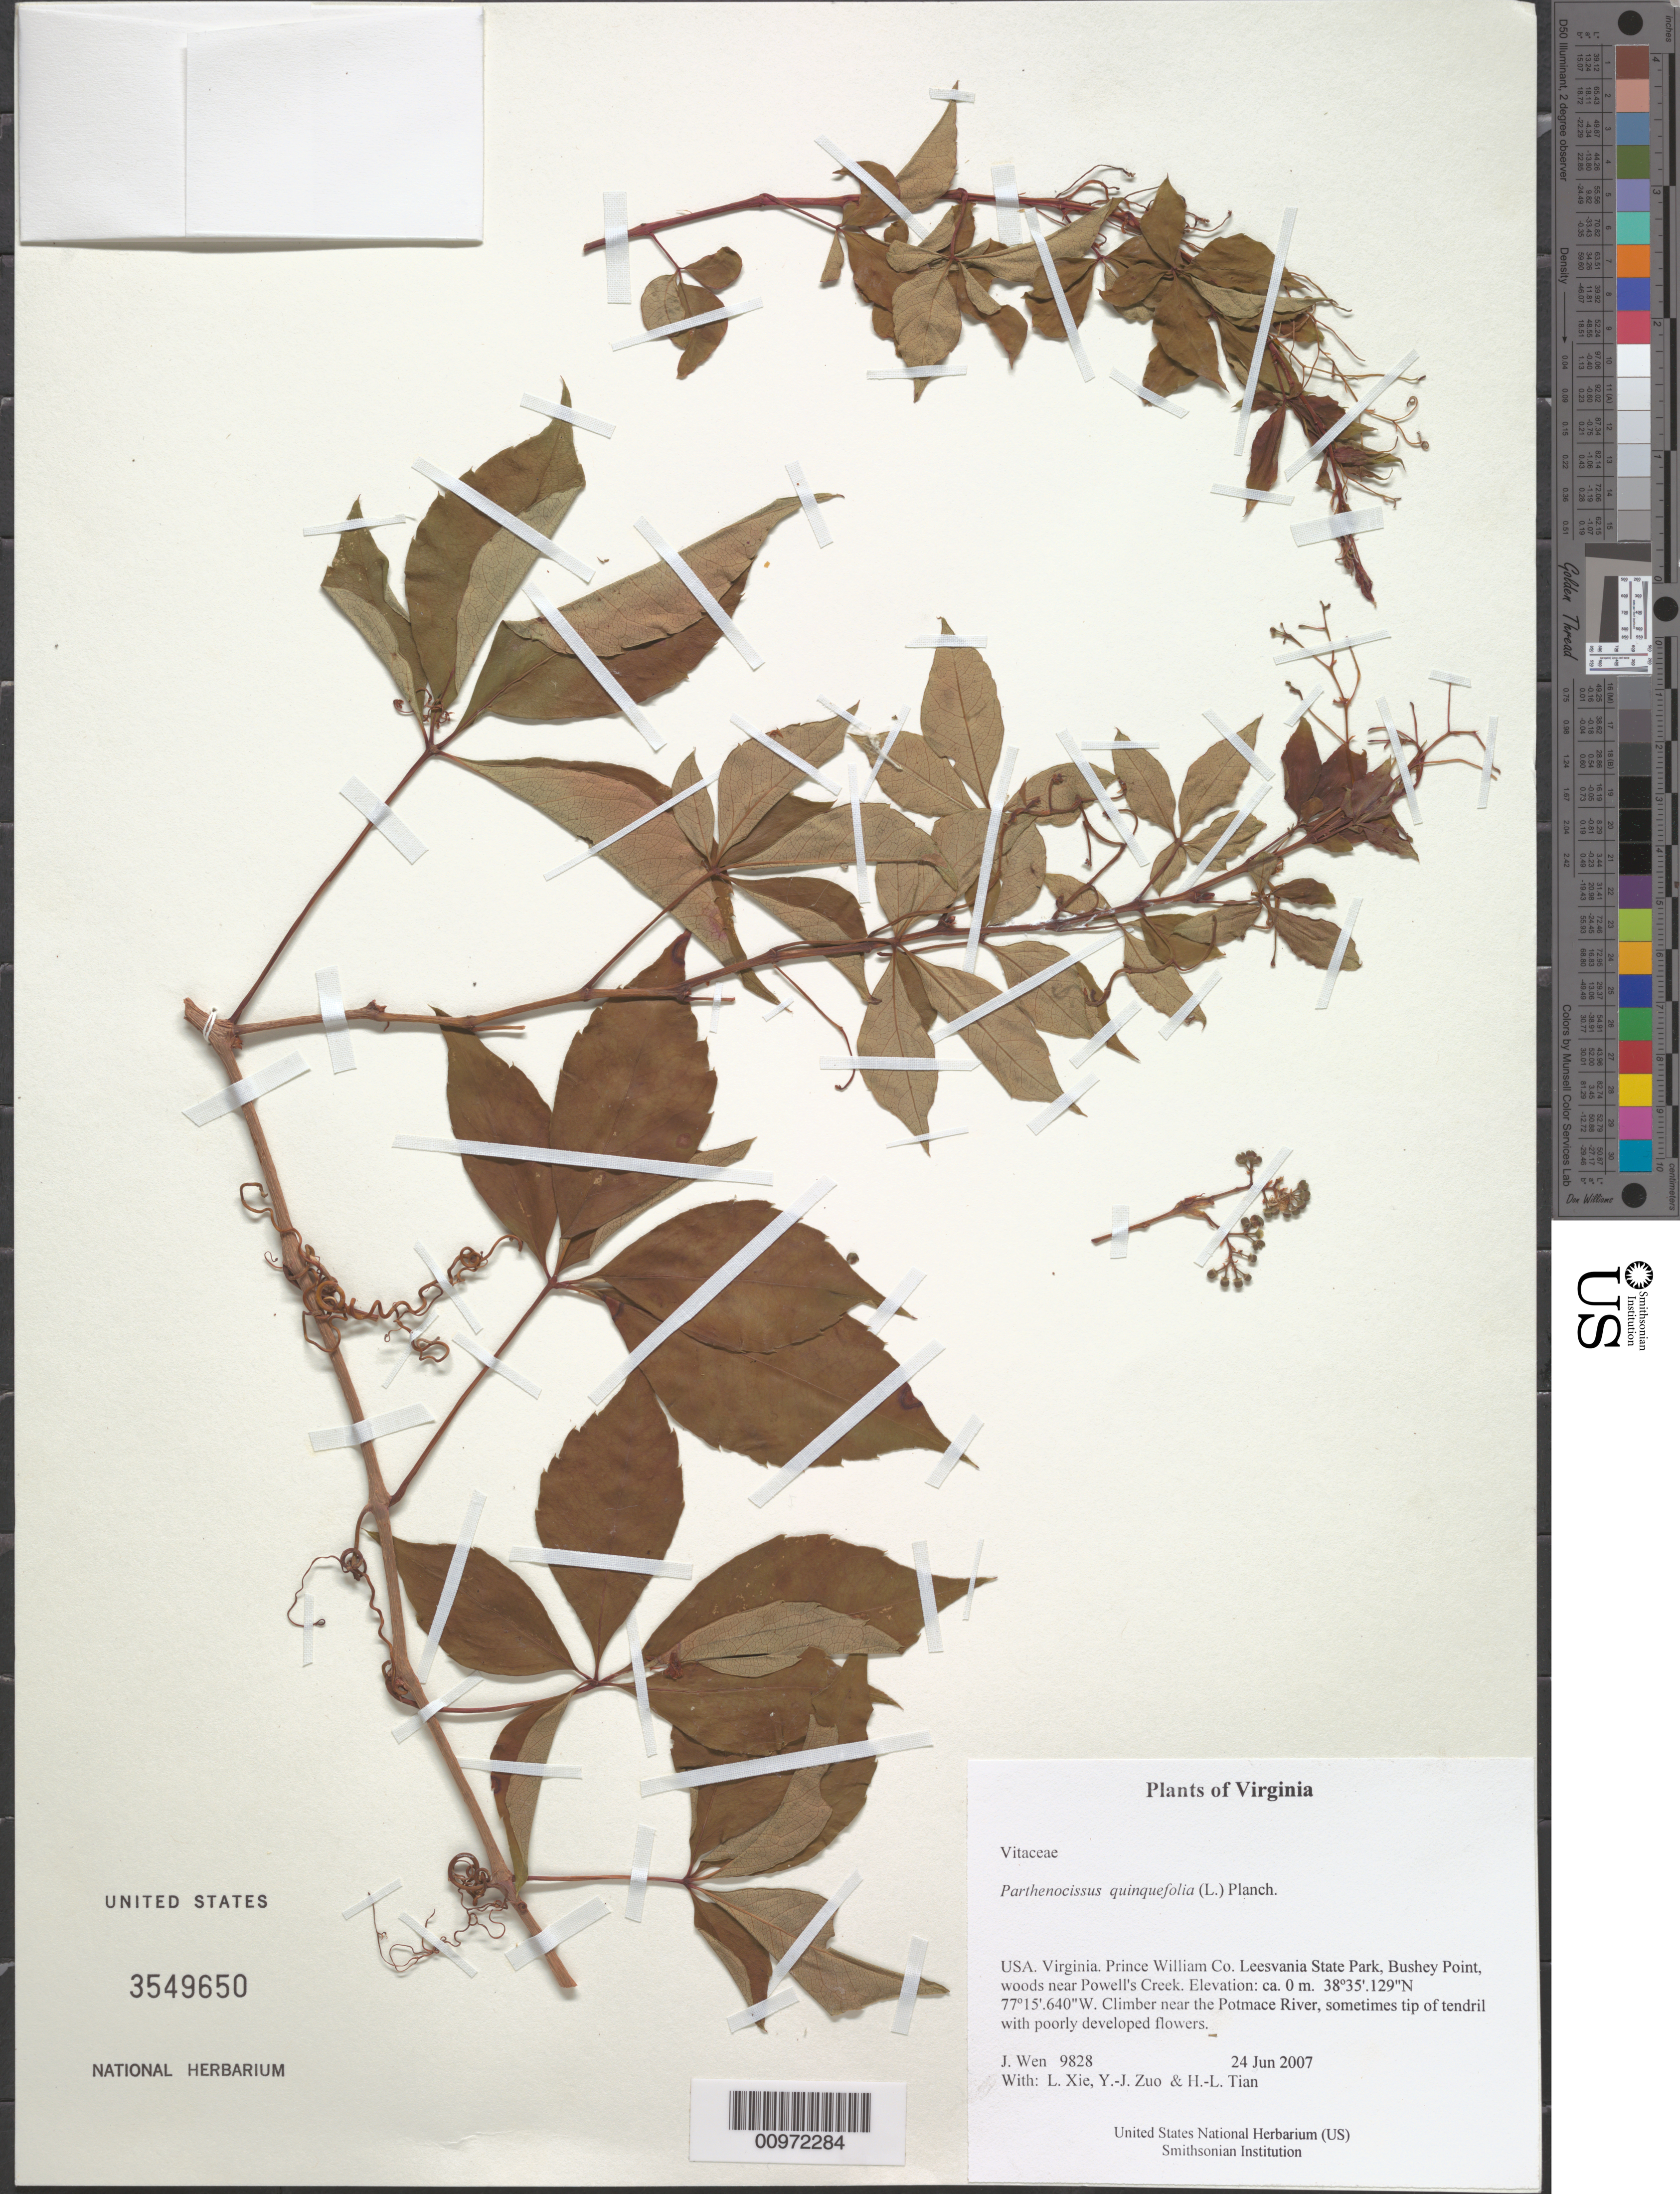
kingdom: Plantae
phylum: Tracheophyta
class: Magnoliopsida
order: Vitales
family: Vitaceae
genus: Parthenocissus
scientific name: Parthenocissus quinquefolia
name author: (L.) Planch.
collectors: J. Wen, L. Xie, Y. Zuo & H. Tian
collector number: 9828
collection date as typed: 24 Jun 2007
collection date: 2007-06-24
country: United States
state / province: Virginia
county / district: Prince William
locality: Leesvania State Park, Bushey Point, woods near Powell's Creek.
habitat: near the Potmac River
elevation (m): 0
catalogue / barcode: US 3549650